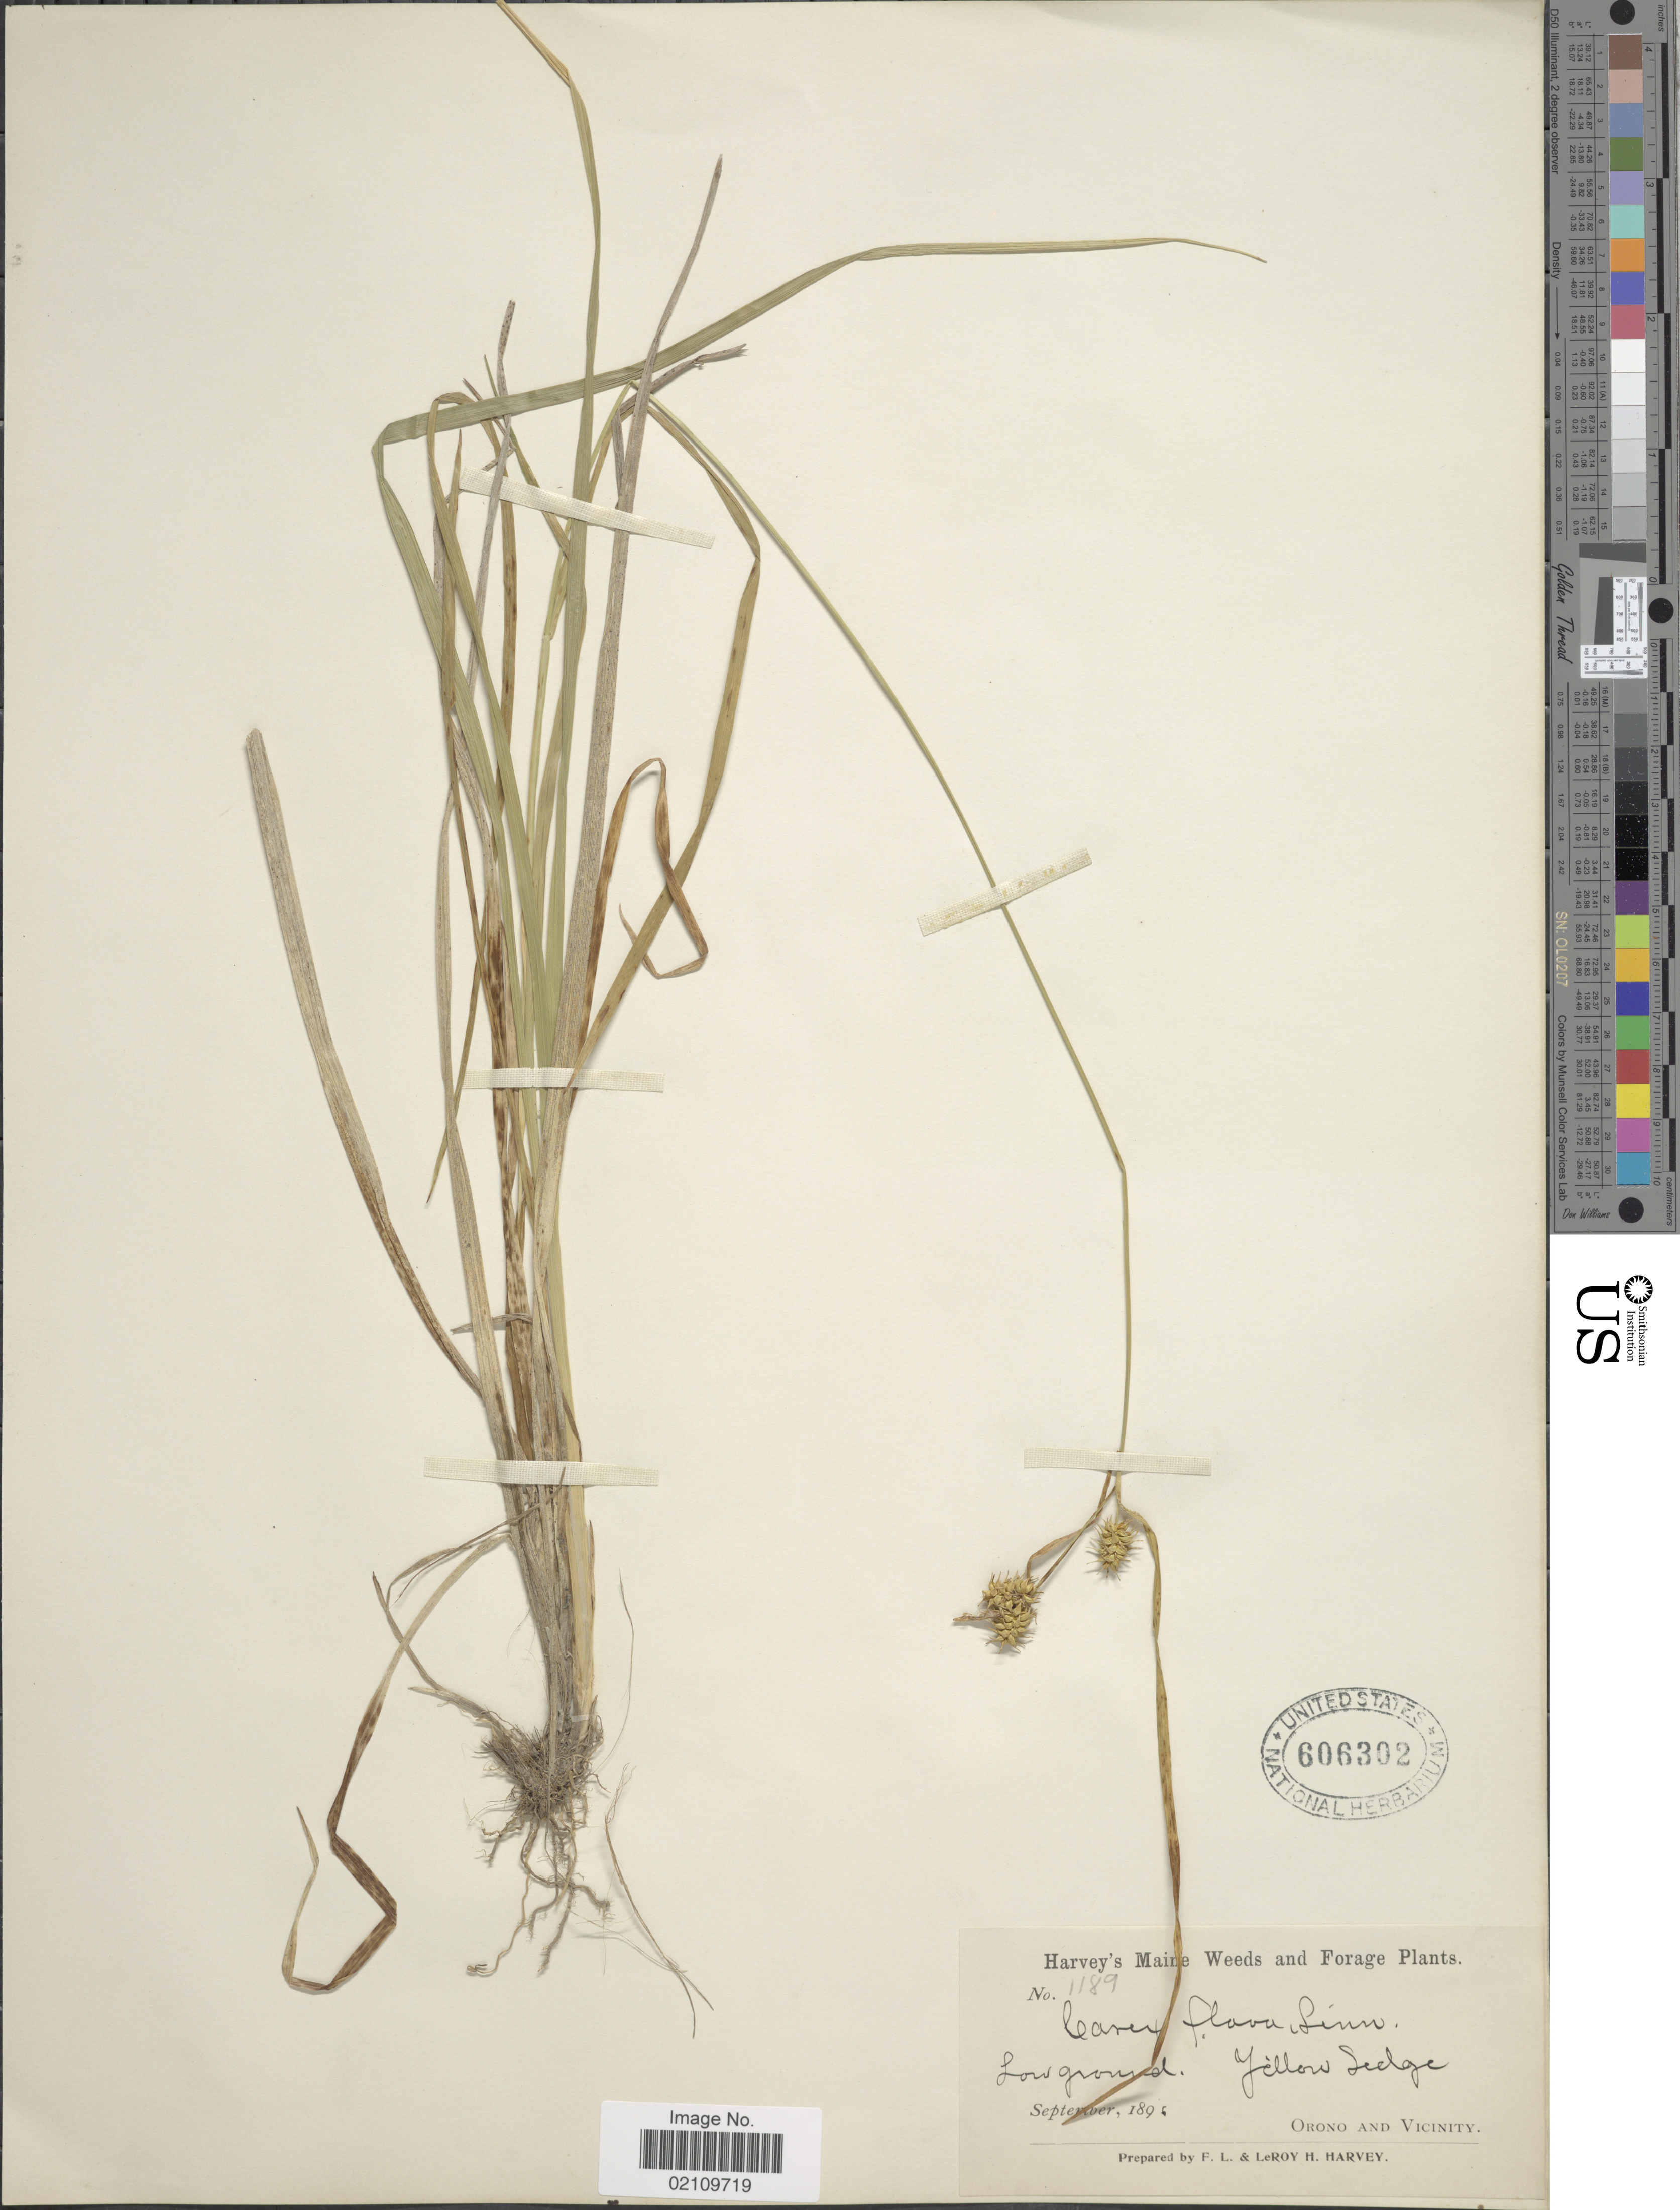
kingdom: Plantae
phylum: Tracheophyta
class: Liliopsida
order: Poales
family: Cyperaceae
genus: Carex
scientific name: Carex flava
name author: L.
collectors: F. L. Harvey & L. H. Harvey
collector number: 1189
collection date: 1896-09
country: United States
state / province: Maine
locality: Orono and Vicinity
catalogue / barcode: US 606302